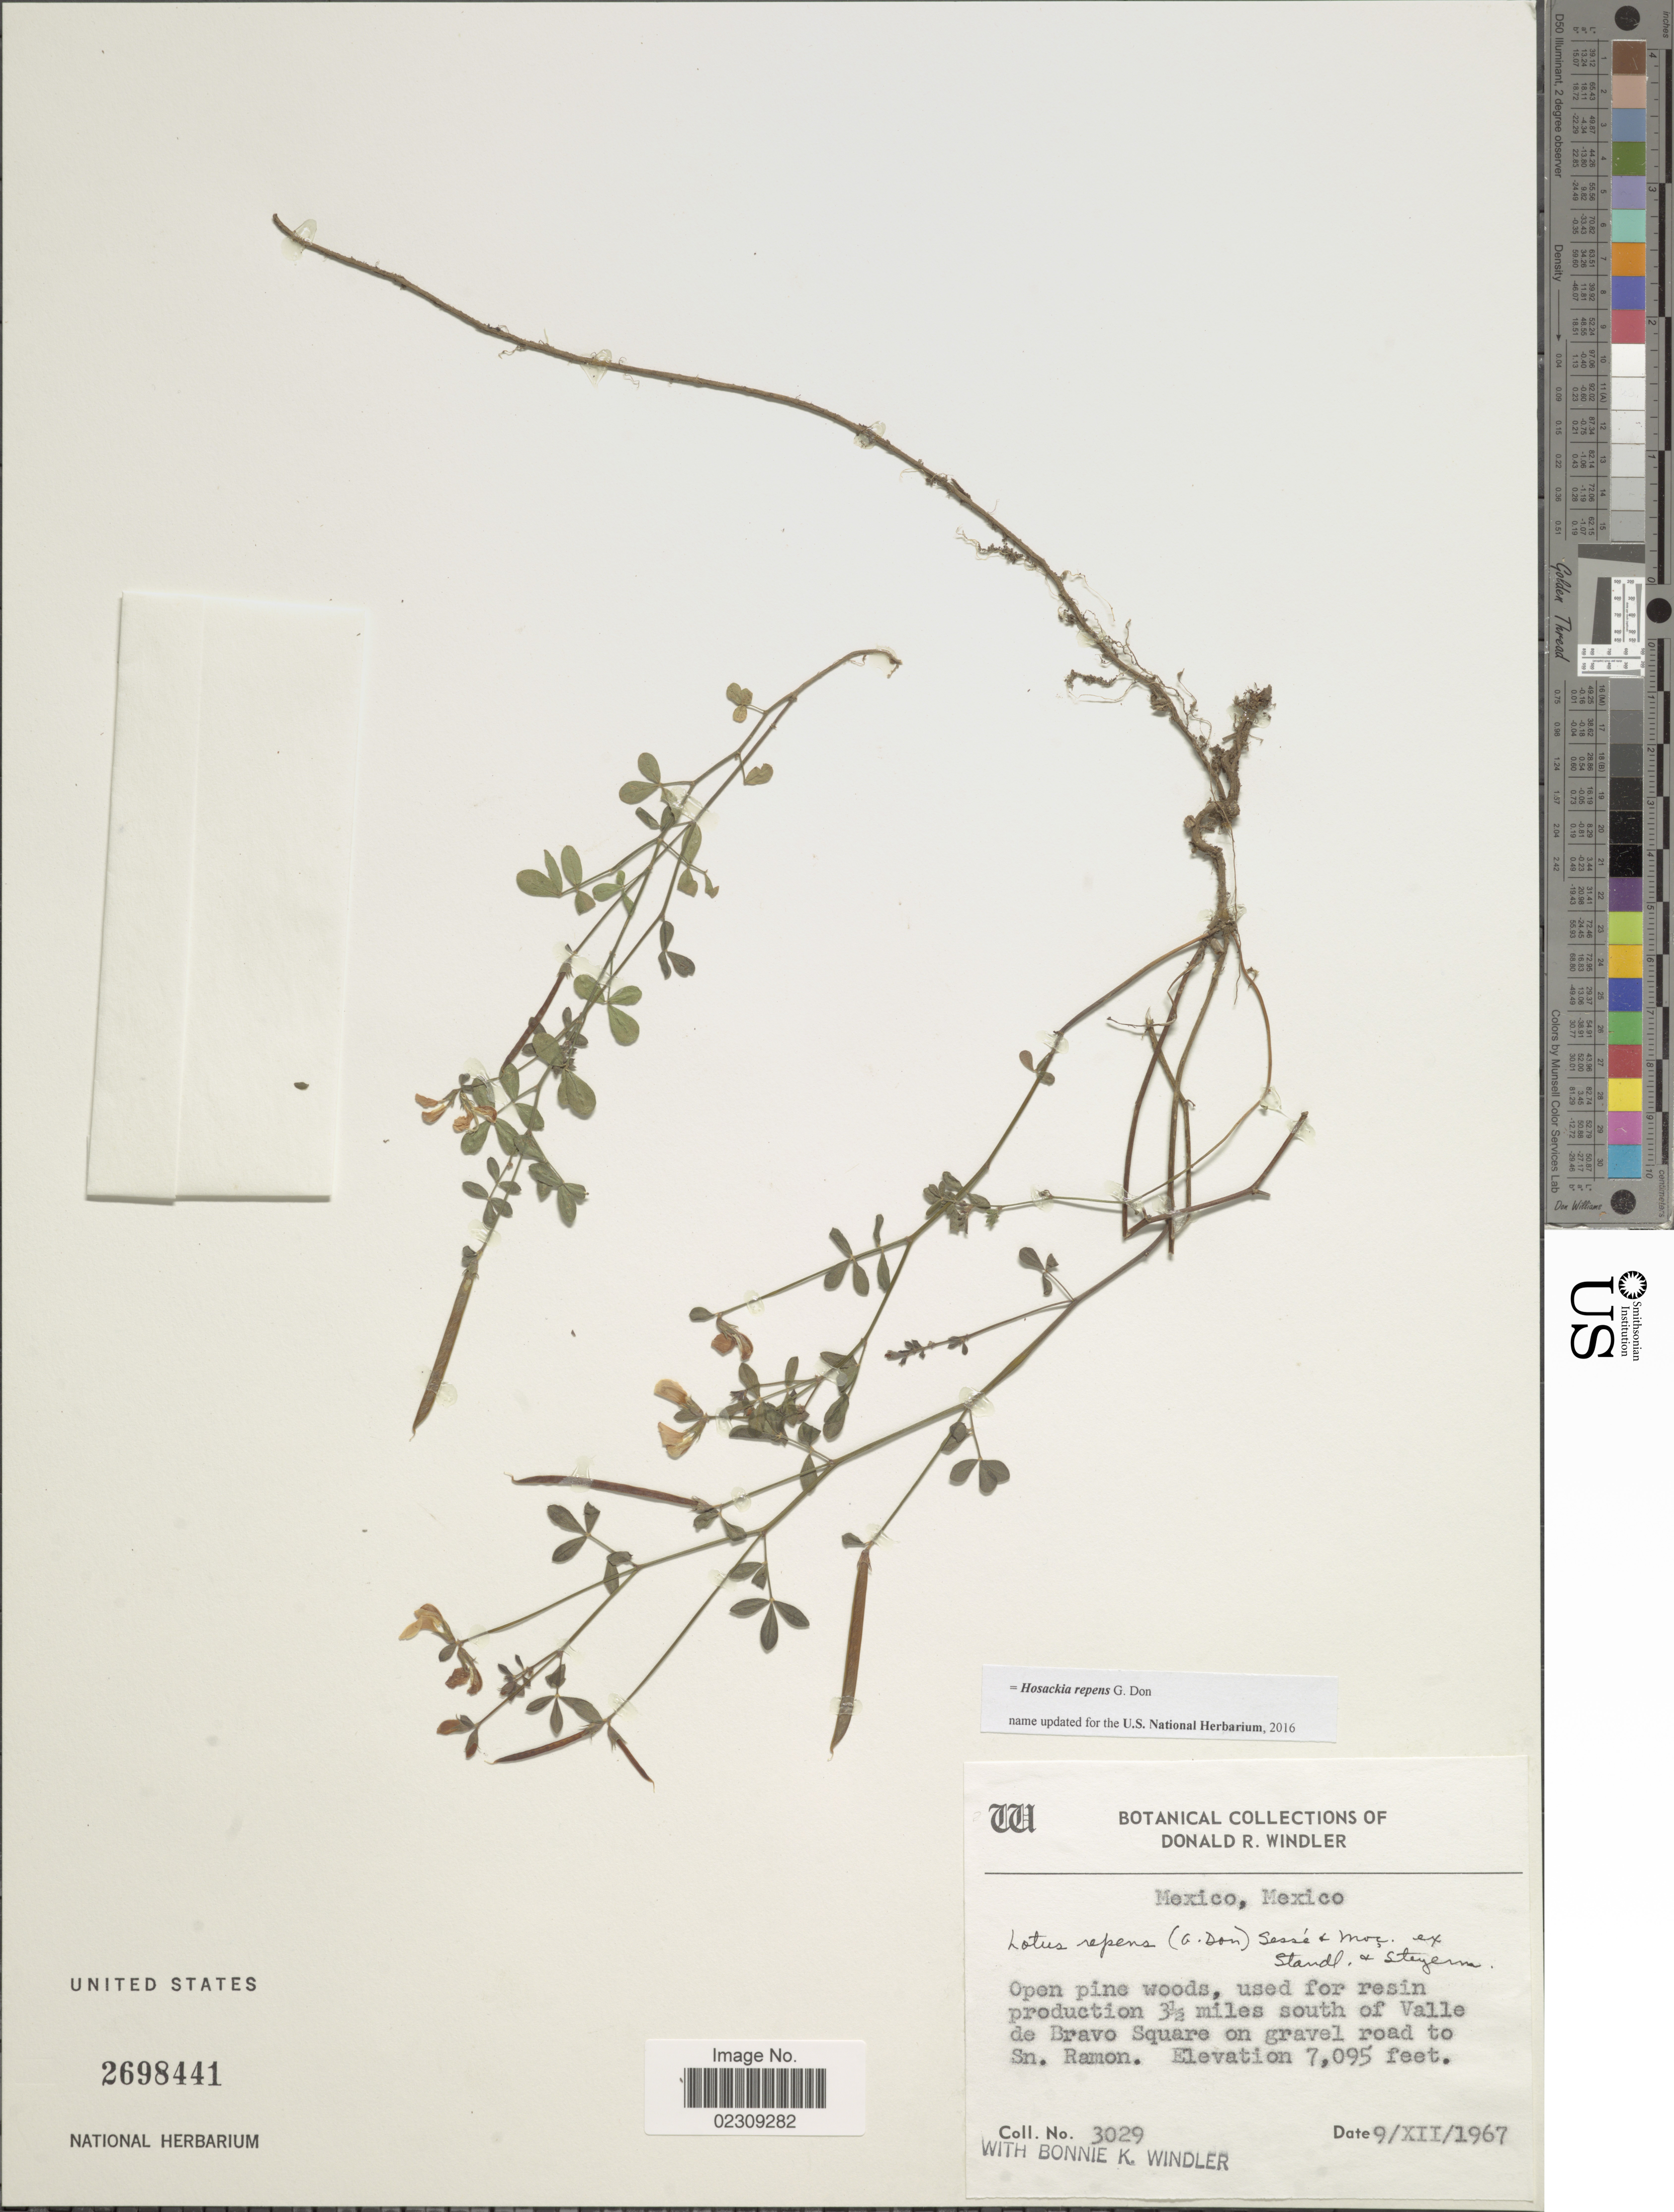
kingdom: Plantae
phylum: Tracheophyta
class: Magnoliopsida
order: Fabales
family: Fabaceae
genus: Hosackia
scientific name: Hosackia repens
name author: G. Don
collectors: D. Windler & Windler, B. K.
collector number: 3029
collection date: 1967-12-09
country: Mexico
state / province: México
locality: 3½ miles south of Valle de Bravo Square on gravel road to Sn Ramon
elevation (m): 2163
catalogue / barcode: US 2698441